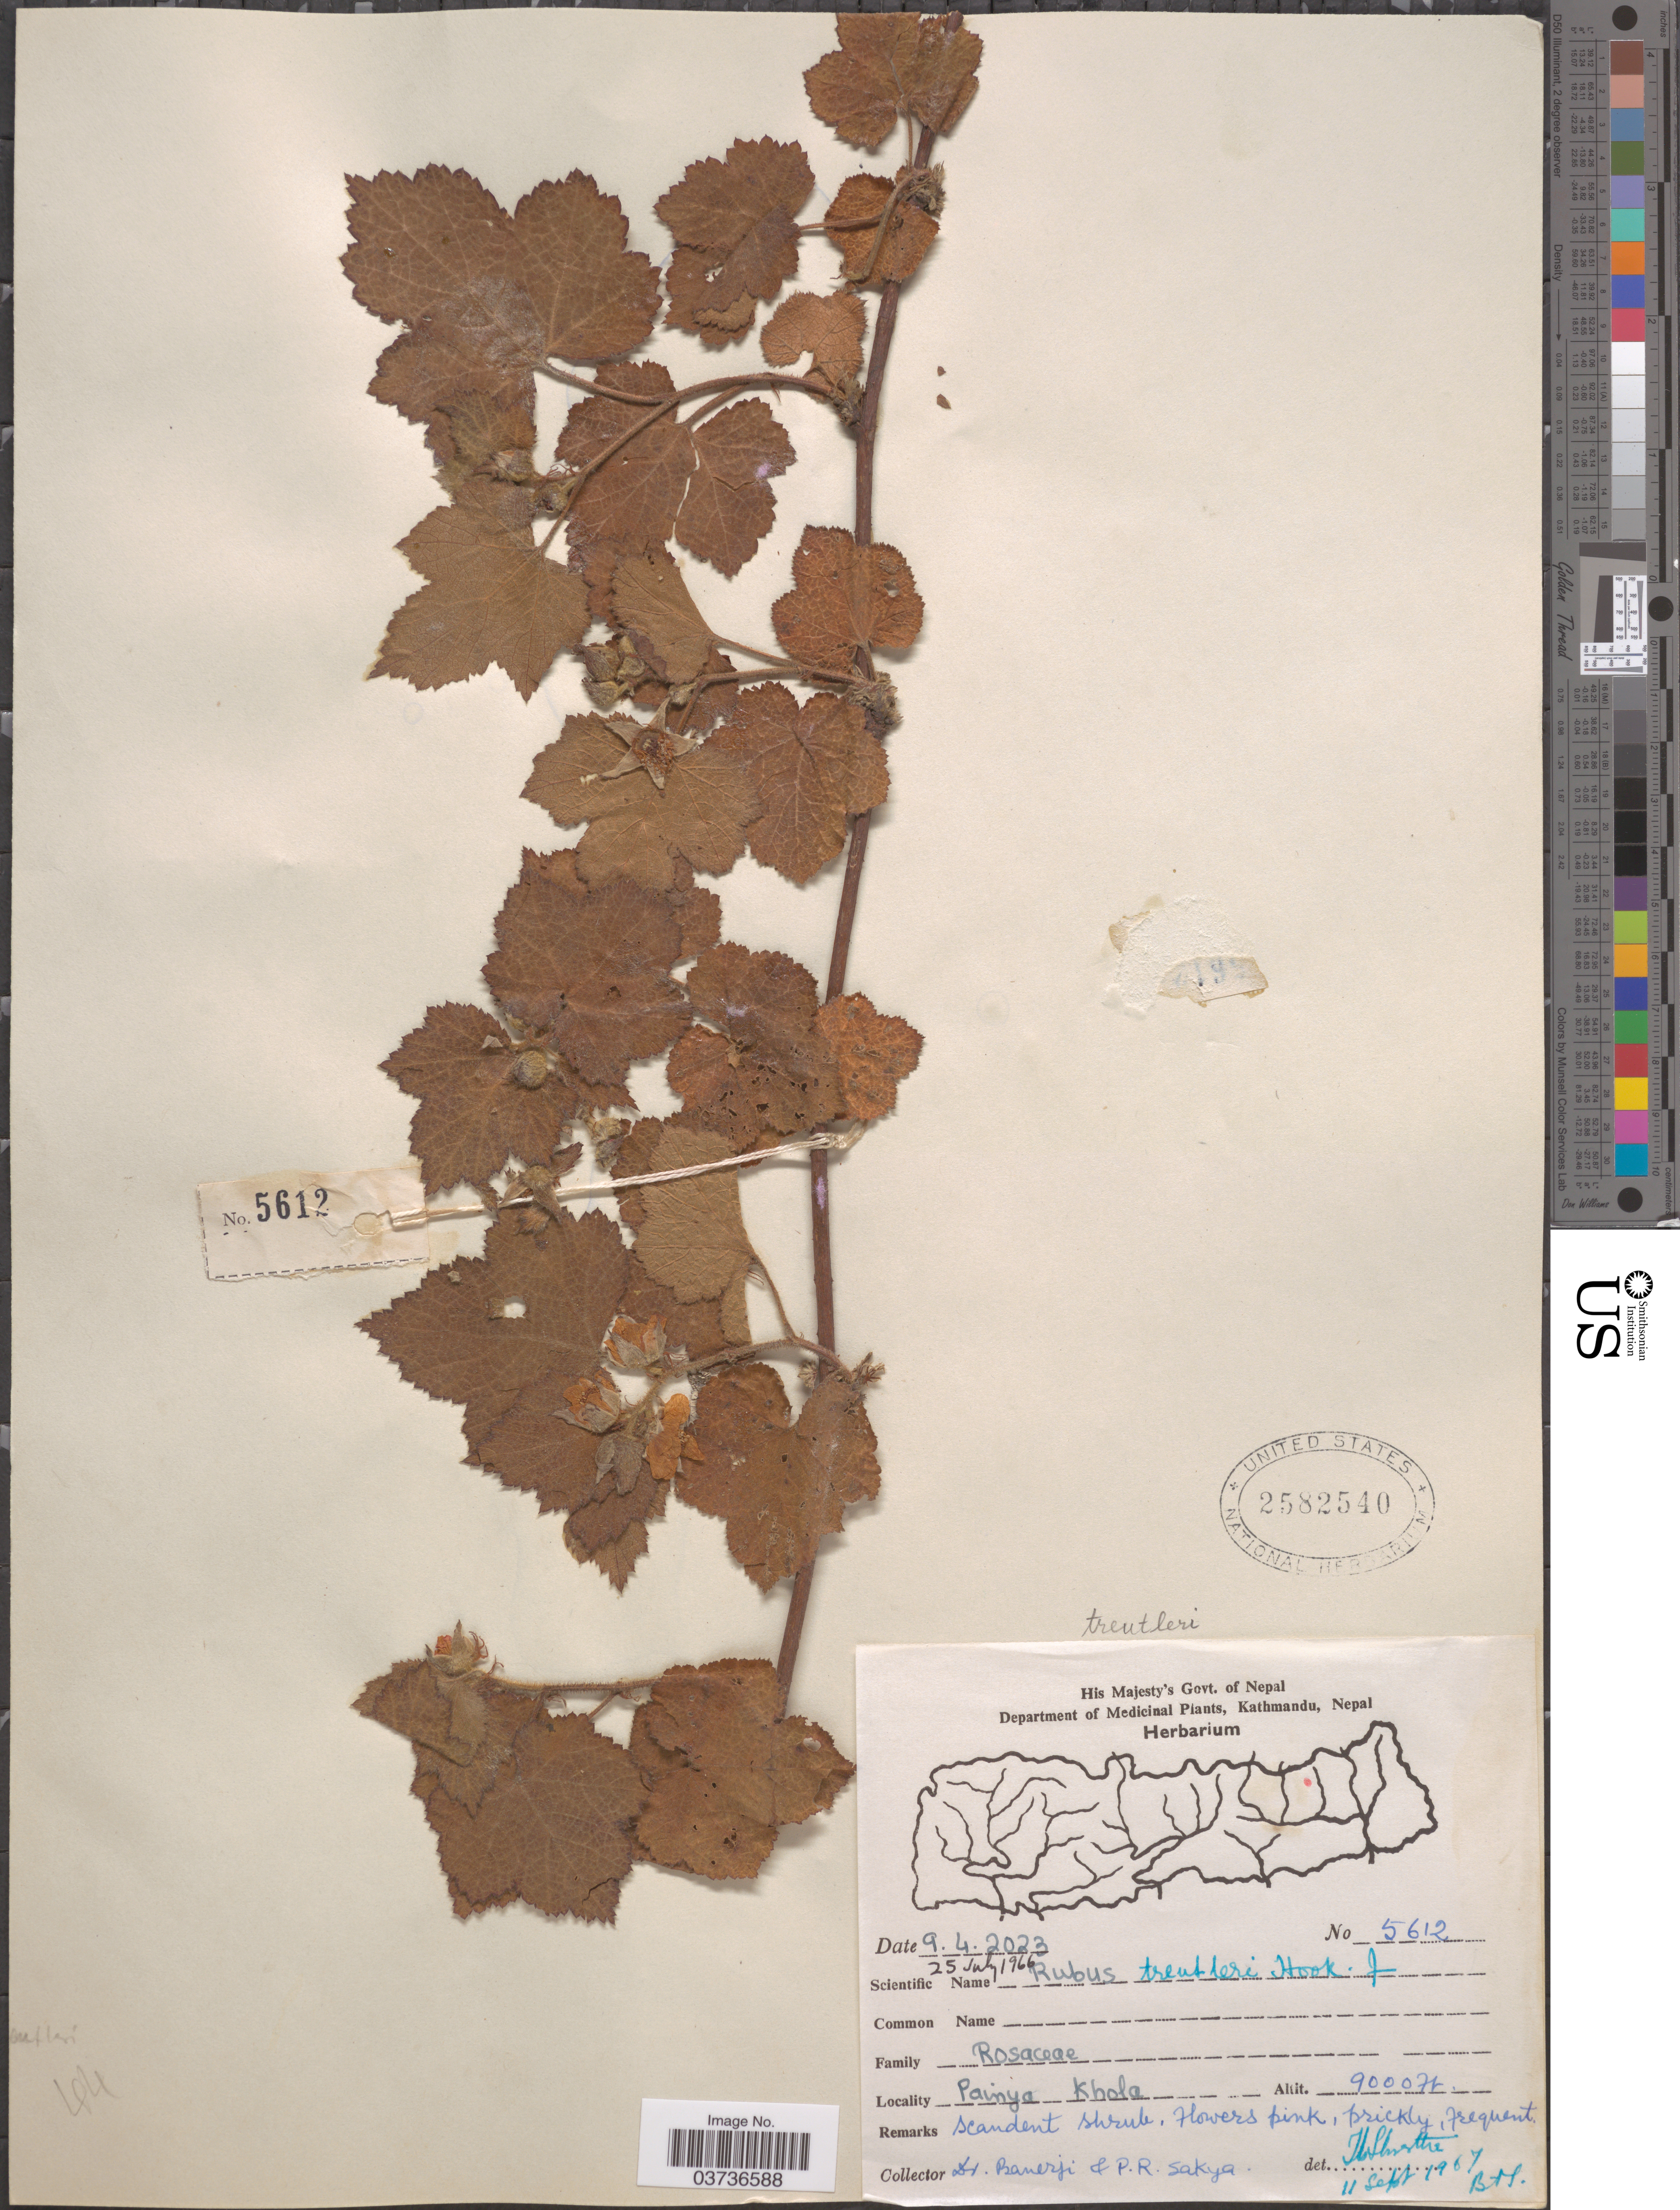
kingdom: Plantae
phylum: Tracheophyta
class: Magnoliopsida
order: Rosales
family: Rosaceae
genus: Rubus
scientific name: Rubus treutleri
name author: Hook. f.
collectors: -. Banerji & P. Sakya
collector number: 5612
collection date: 1966-07-25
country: Nepal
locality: Painya Khola.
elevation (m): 2743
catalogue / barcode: US 2582540